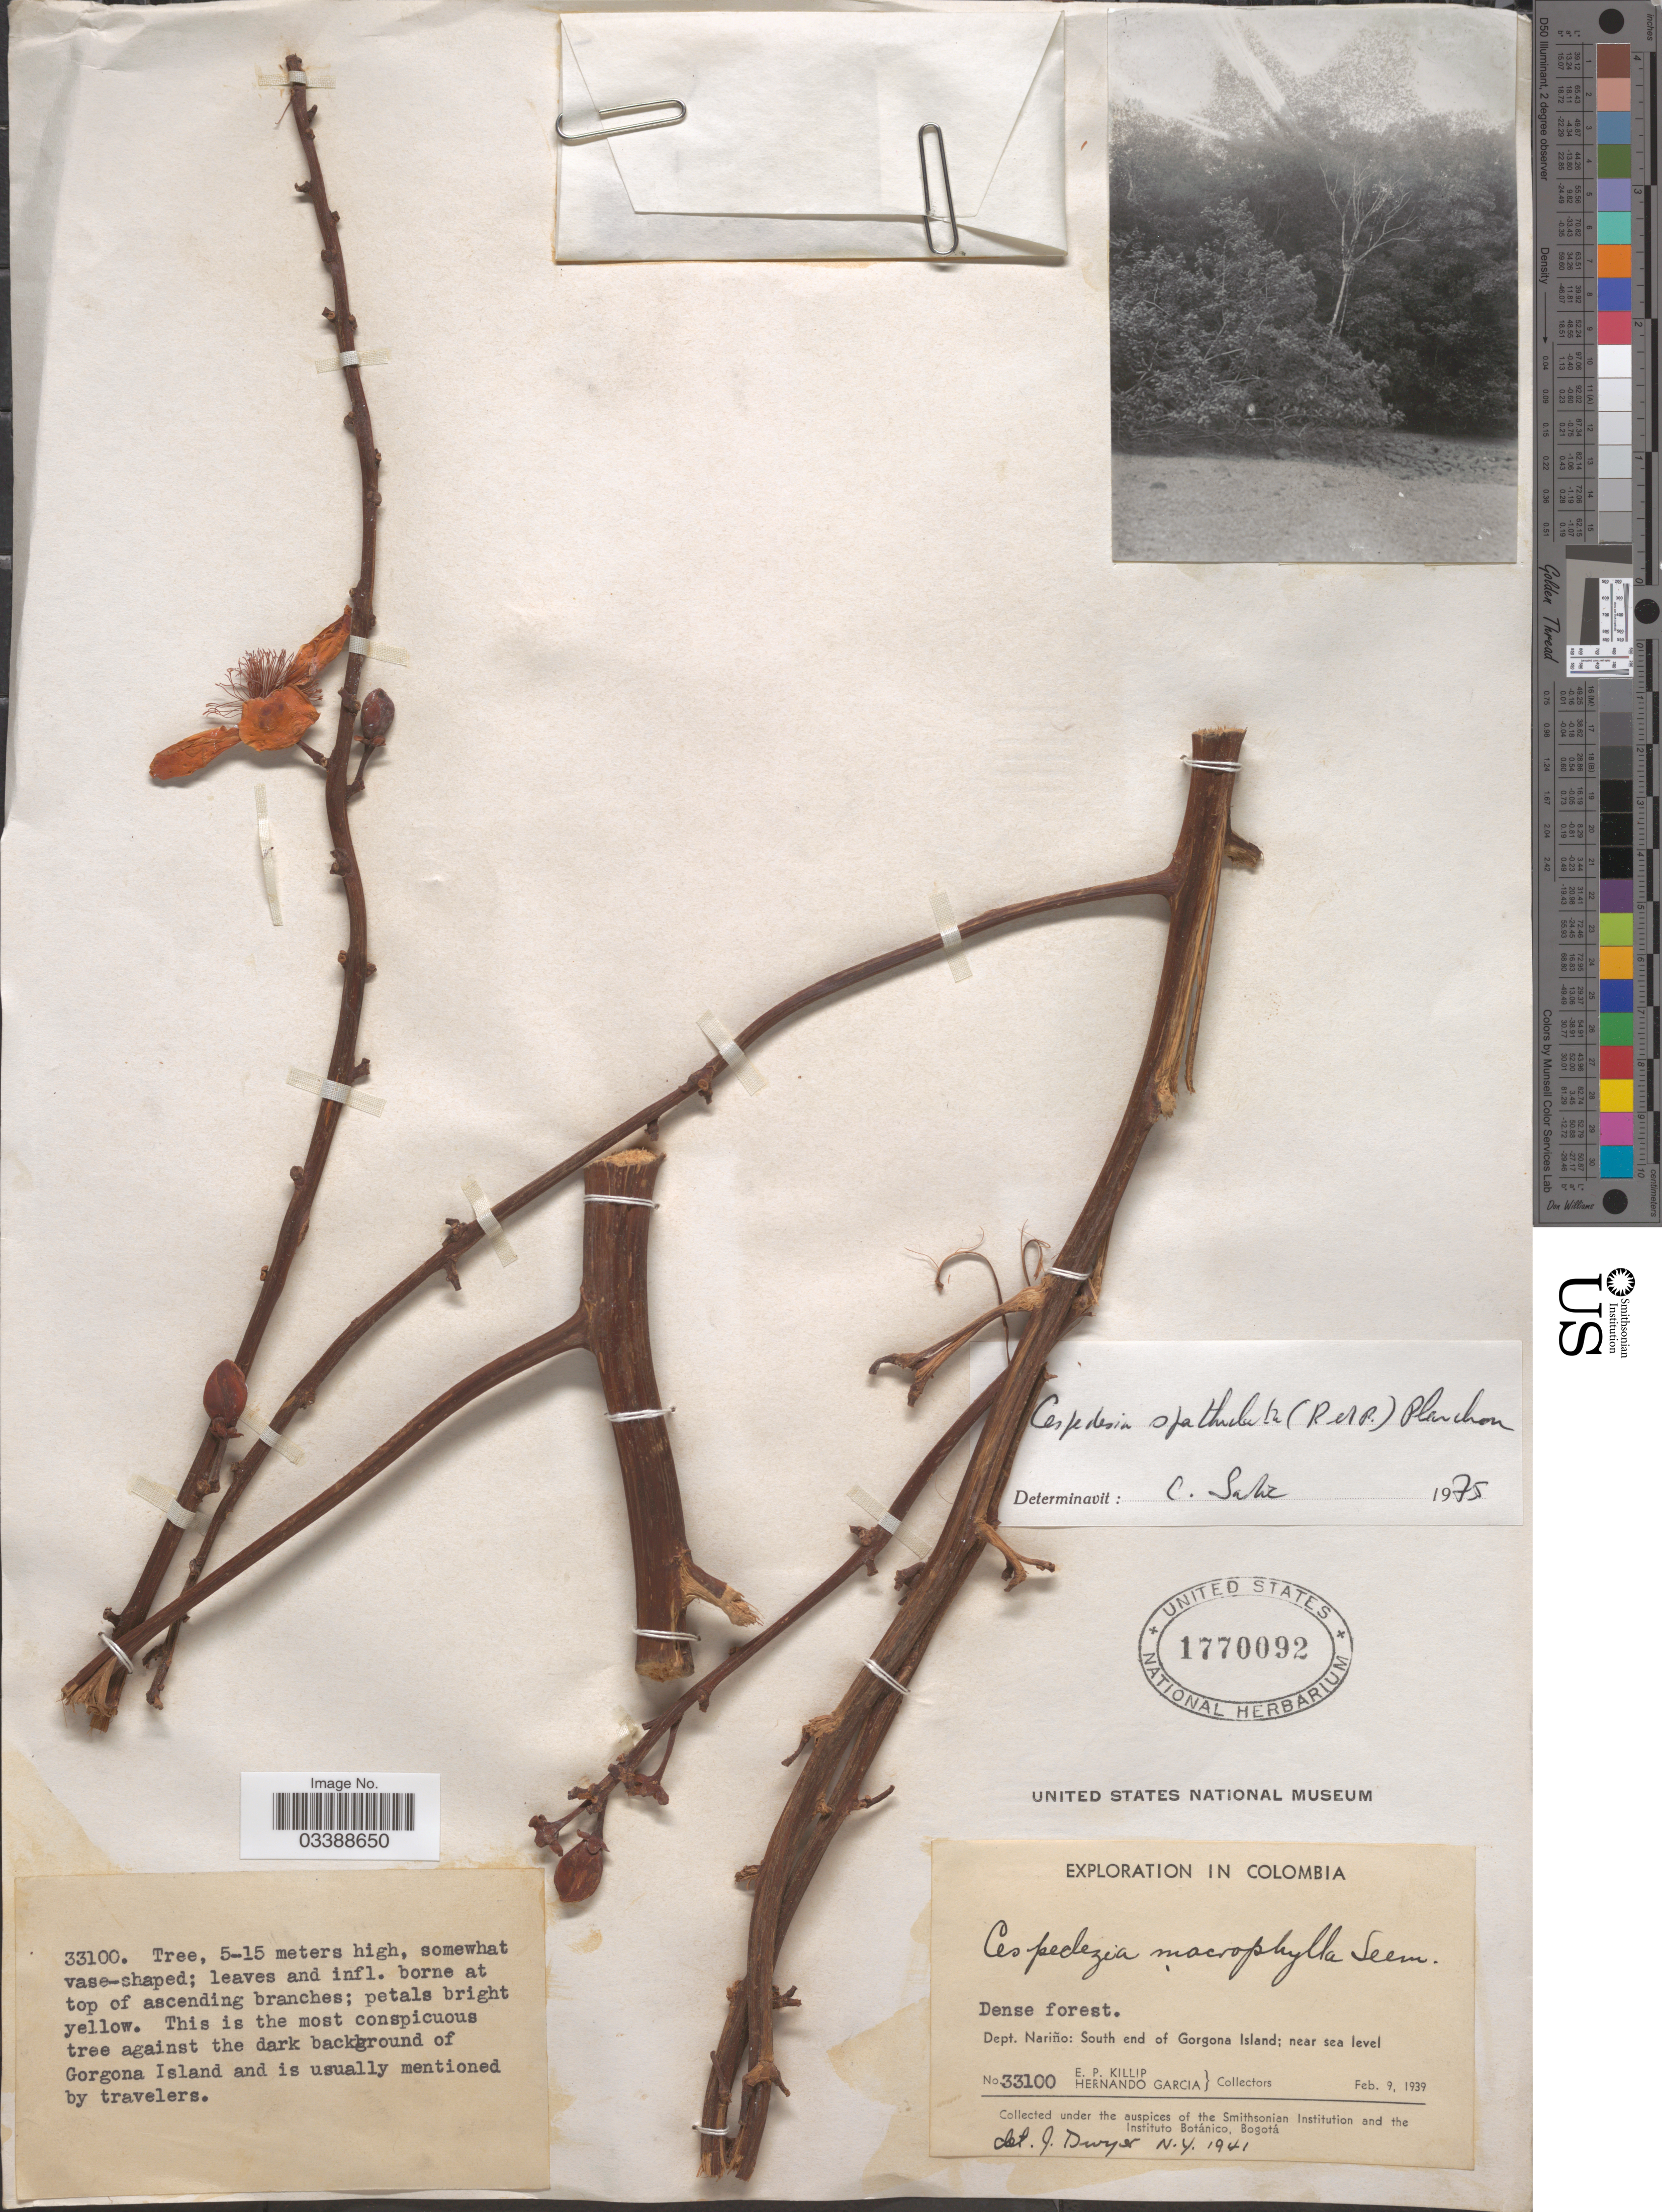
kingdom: Plantae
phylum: Tracheophyta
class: Magnoliopsida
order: Malpighiales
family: Ochnaceae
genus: Cespedesia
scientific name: Cespedesia spathulata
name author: (Ruiz & Pav.) Planch.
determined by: Sastre, C.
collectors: E. P. Killip & H. Garcia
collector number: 33100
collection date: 1939-02-09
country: Colombia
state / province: Nariño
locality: Dept. Nariño: South end of Gorgona Island.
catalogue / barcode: US 1770092